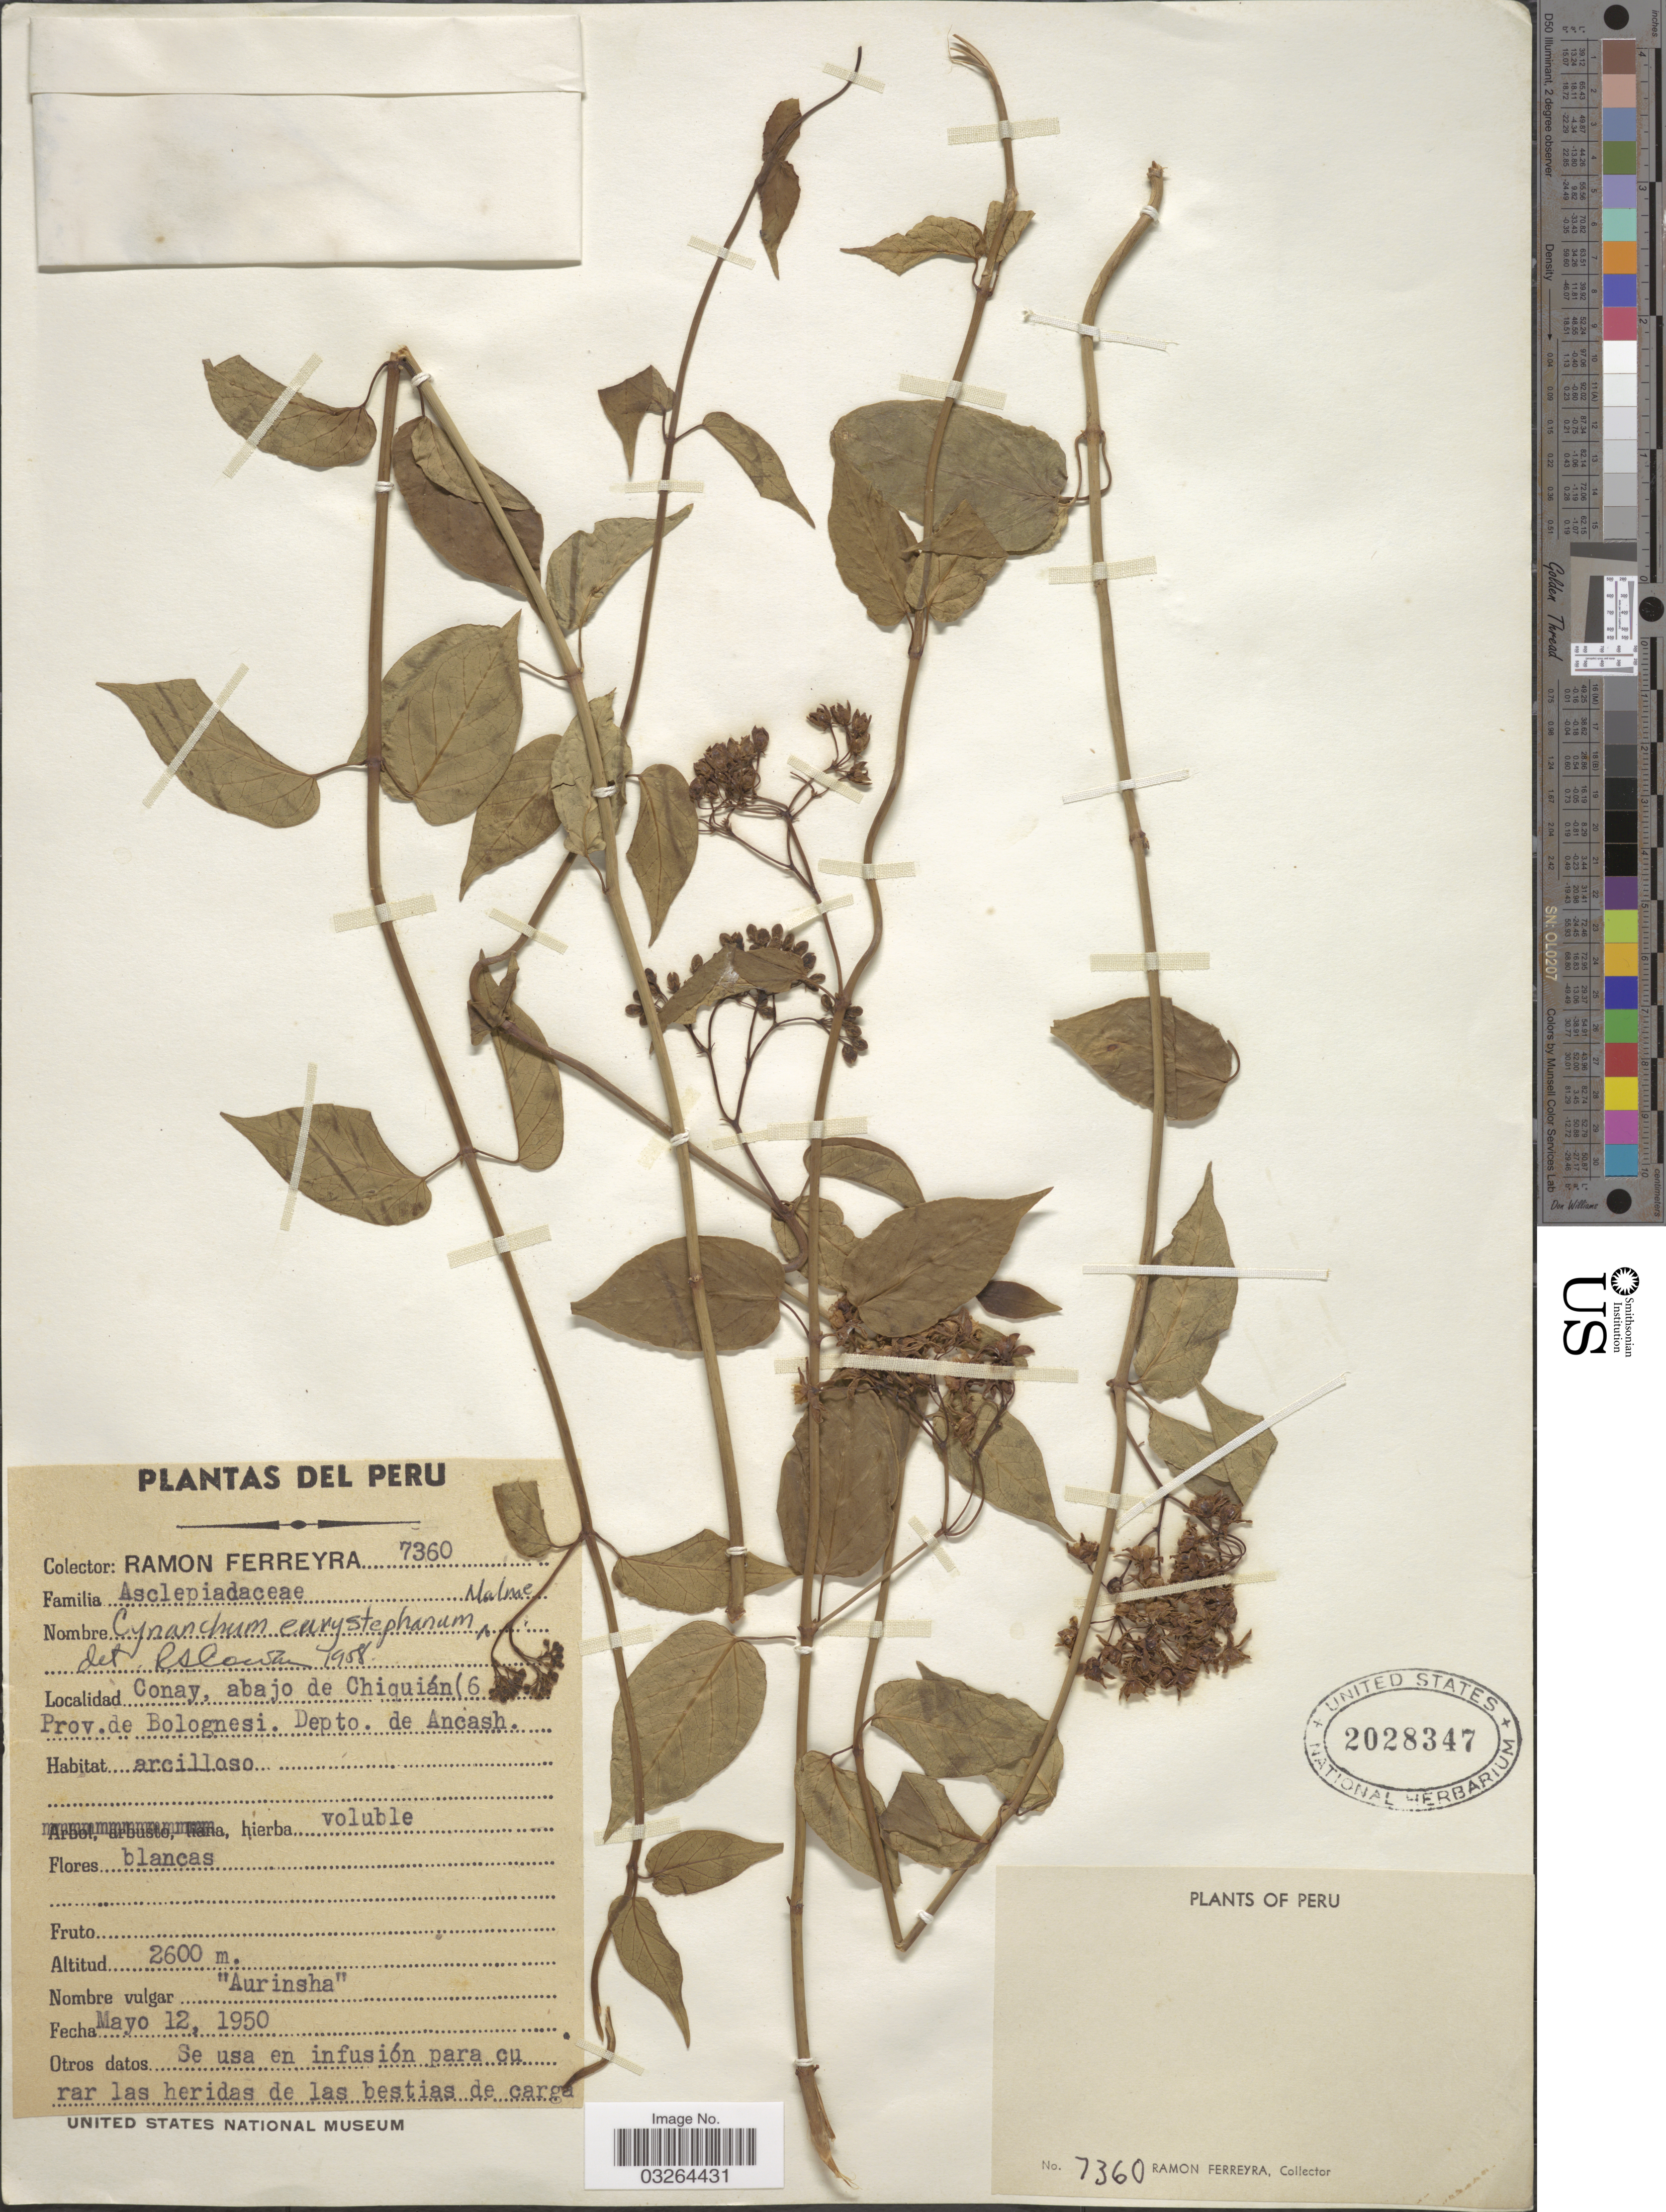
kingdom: Plantae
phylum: Tracheophyta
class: Magnoliopsida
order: Gentianales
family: Apocynaceae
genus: Cynanchum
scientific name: Cynanchum eurystephanum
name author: Malme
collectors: R. A. Ferreyra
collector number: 7360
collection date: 1950-05-12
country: Peru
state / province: Ancash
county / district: Bolognesi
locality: Conay, abajo de Chiquián (6 [illegible text]. Prov. de Bolognesi. Depto. de Ancash.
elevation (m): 2600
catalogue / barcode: US 2028347